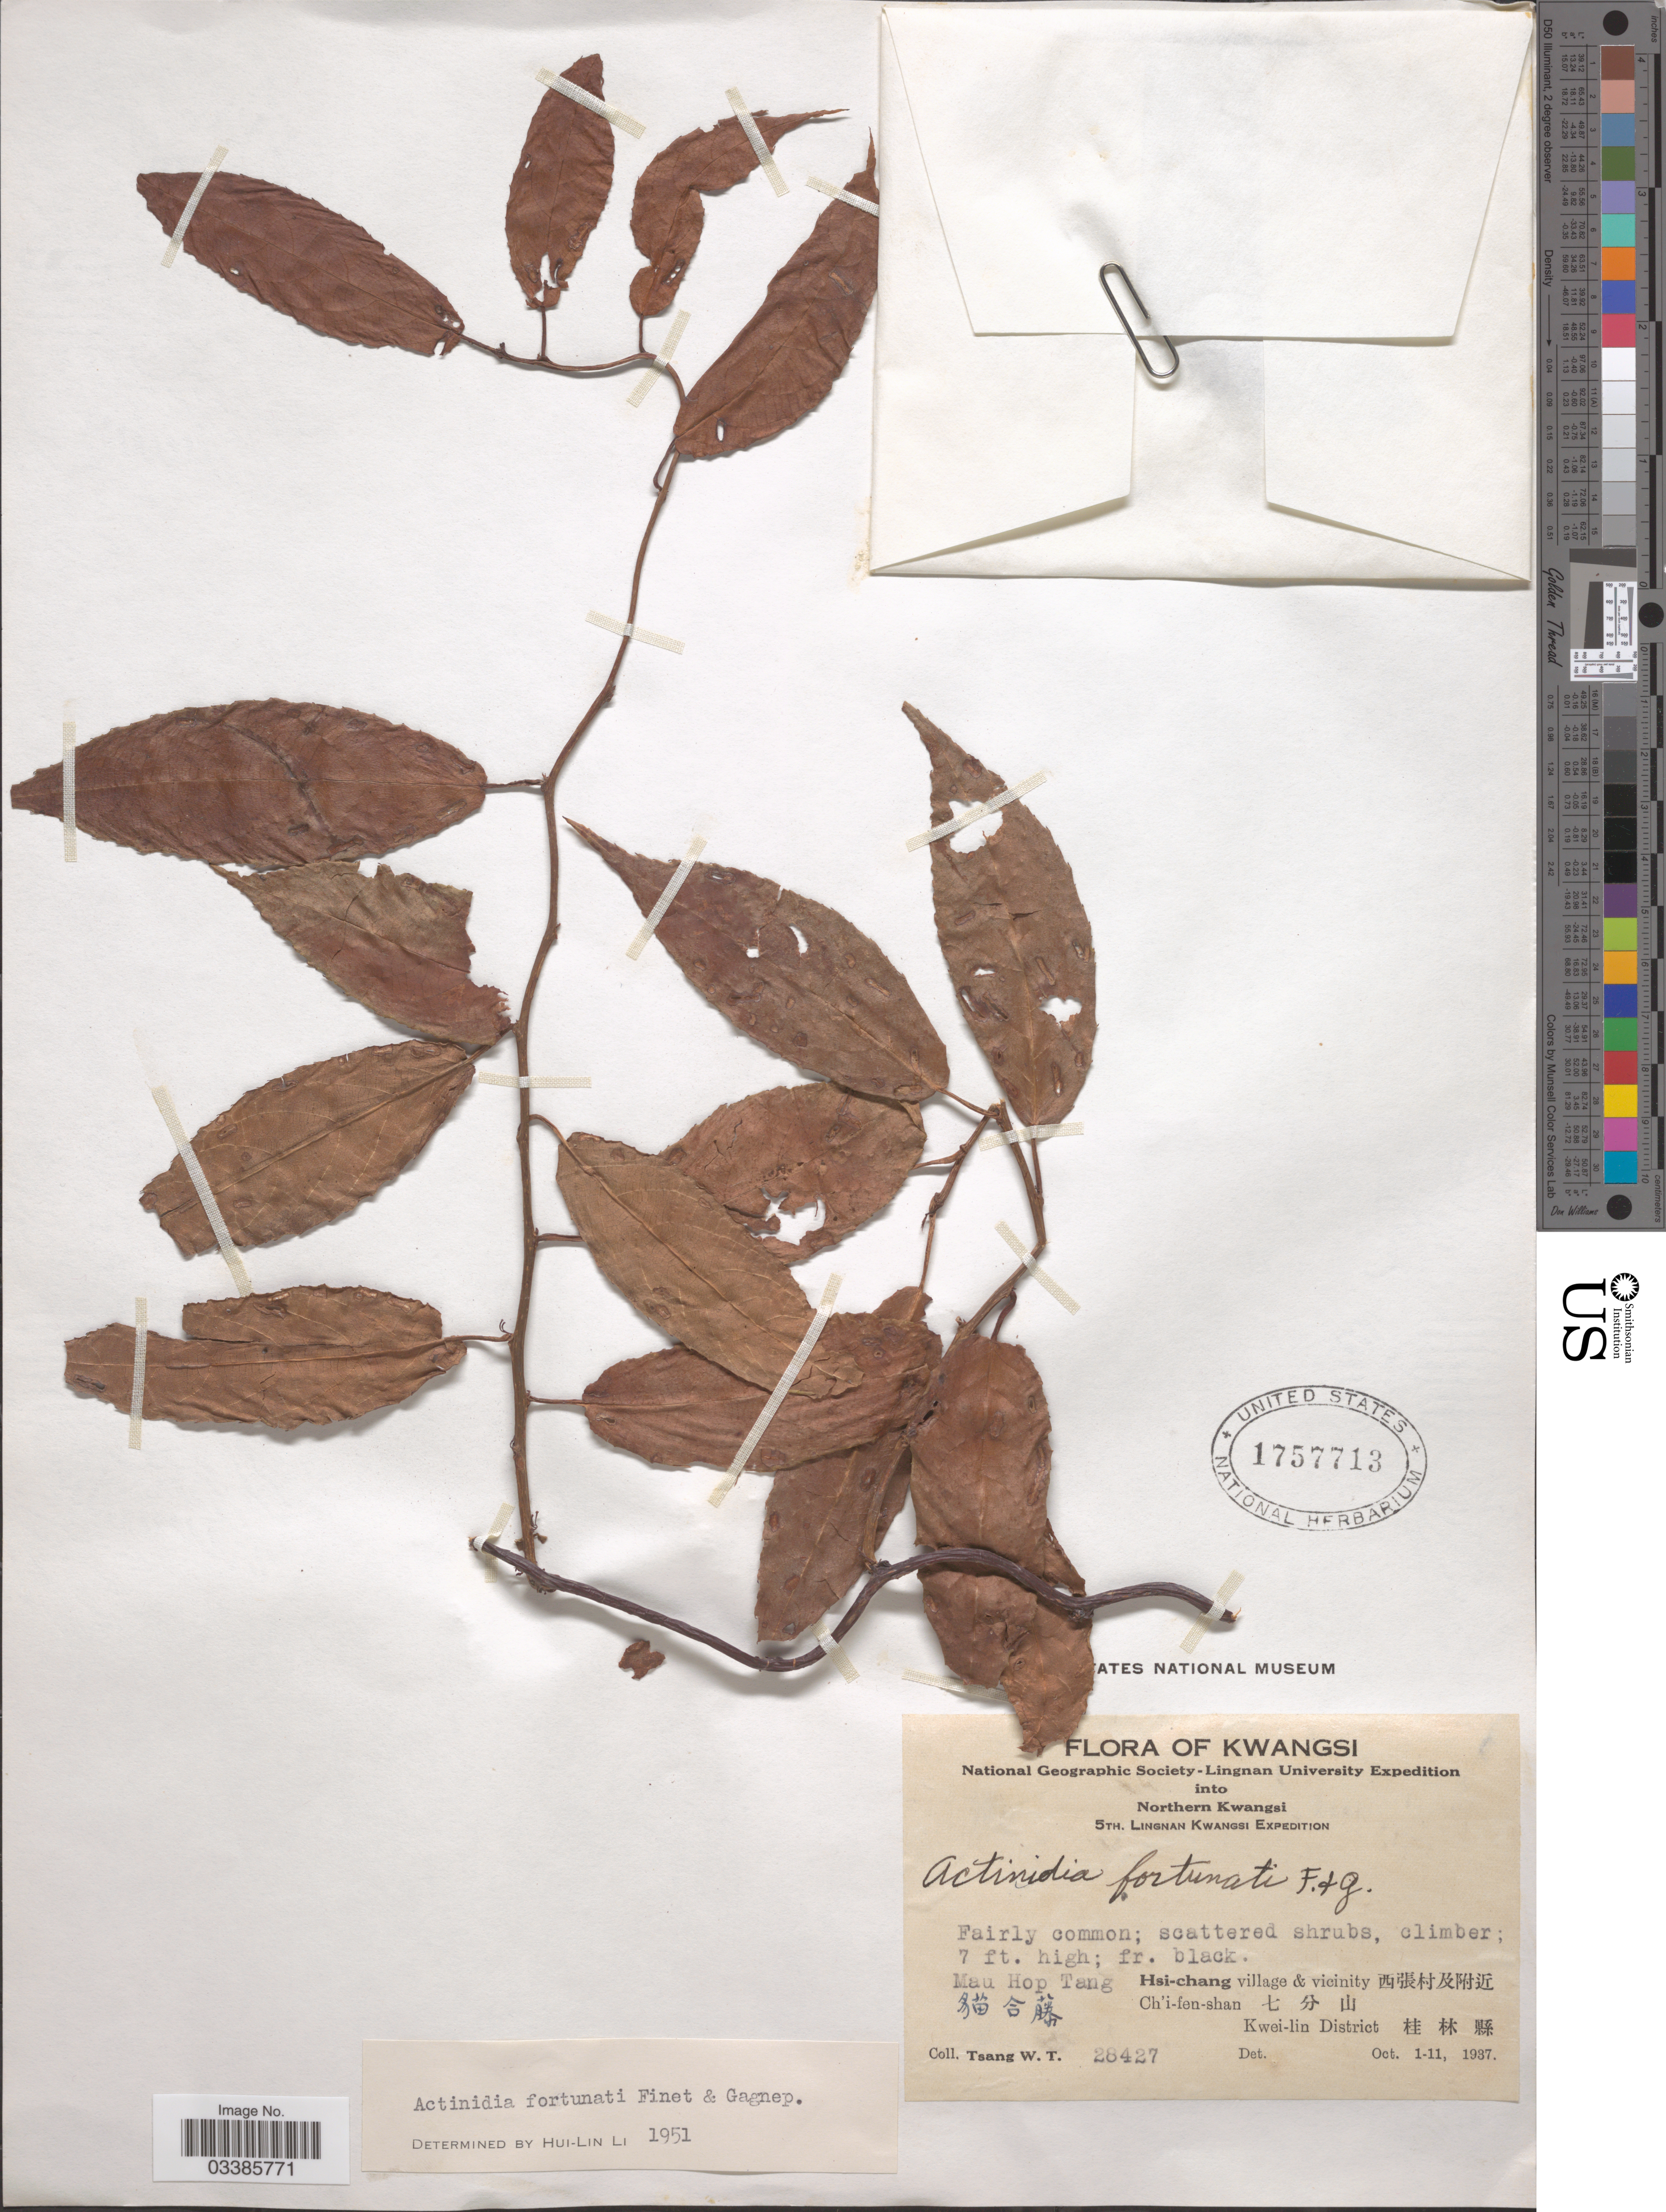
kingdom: Plantae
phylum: Tracheophyta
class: Magnoliopsida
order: Ericales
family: Actinidiaceae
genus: Actinidia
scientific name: Actinidia fortunatii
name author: Finet & Gagnep.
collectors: W. T. Tsang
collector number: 28427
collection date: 1937-10-01/1937-10-11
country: China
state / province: Guangxi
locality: Kwangsi.Northern Kwangsi. Mau Hop Tang . Hsi-chang village & vicinity Ch'i-fen-shan . Kwei-lin District .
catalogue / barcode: US 1757713